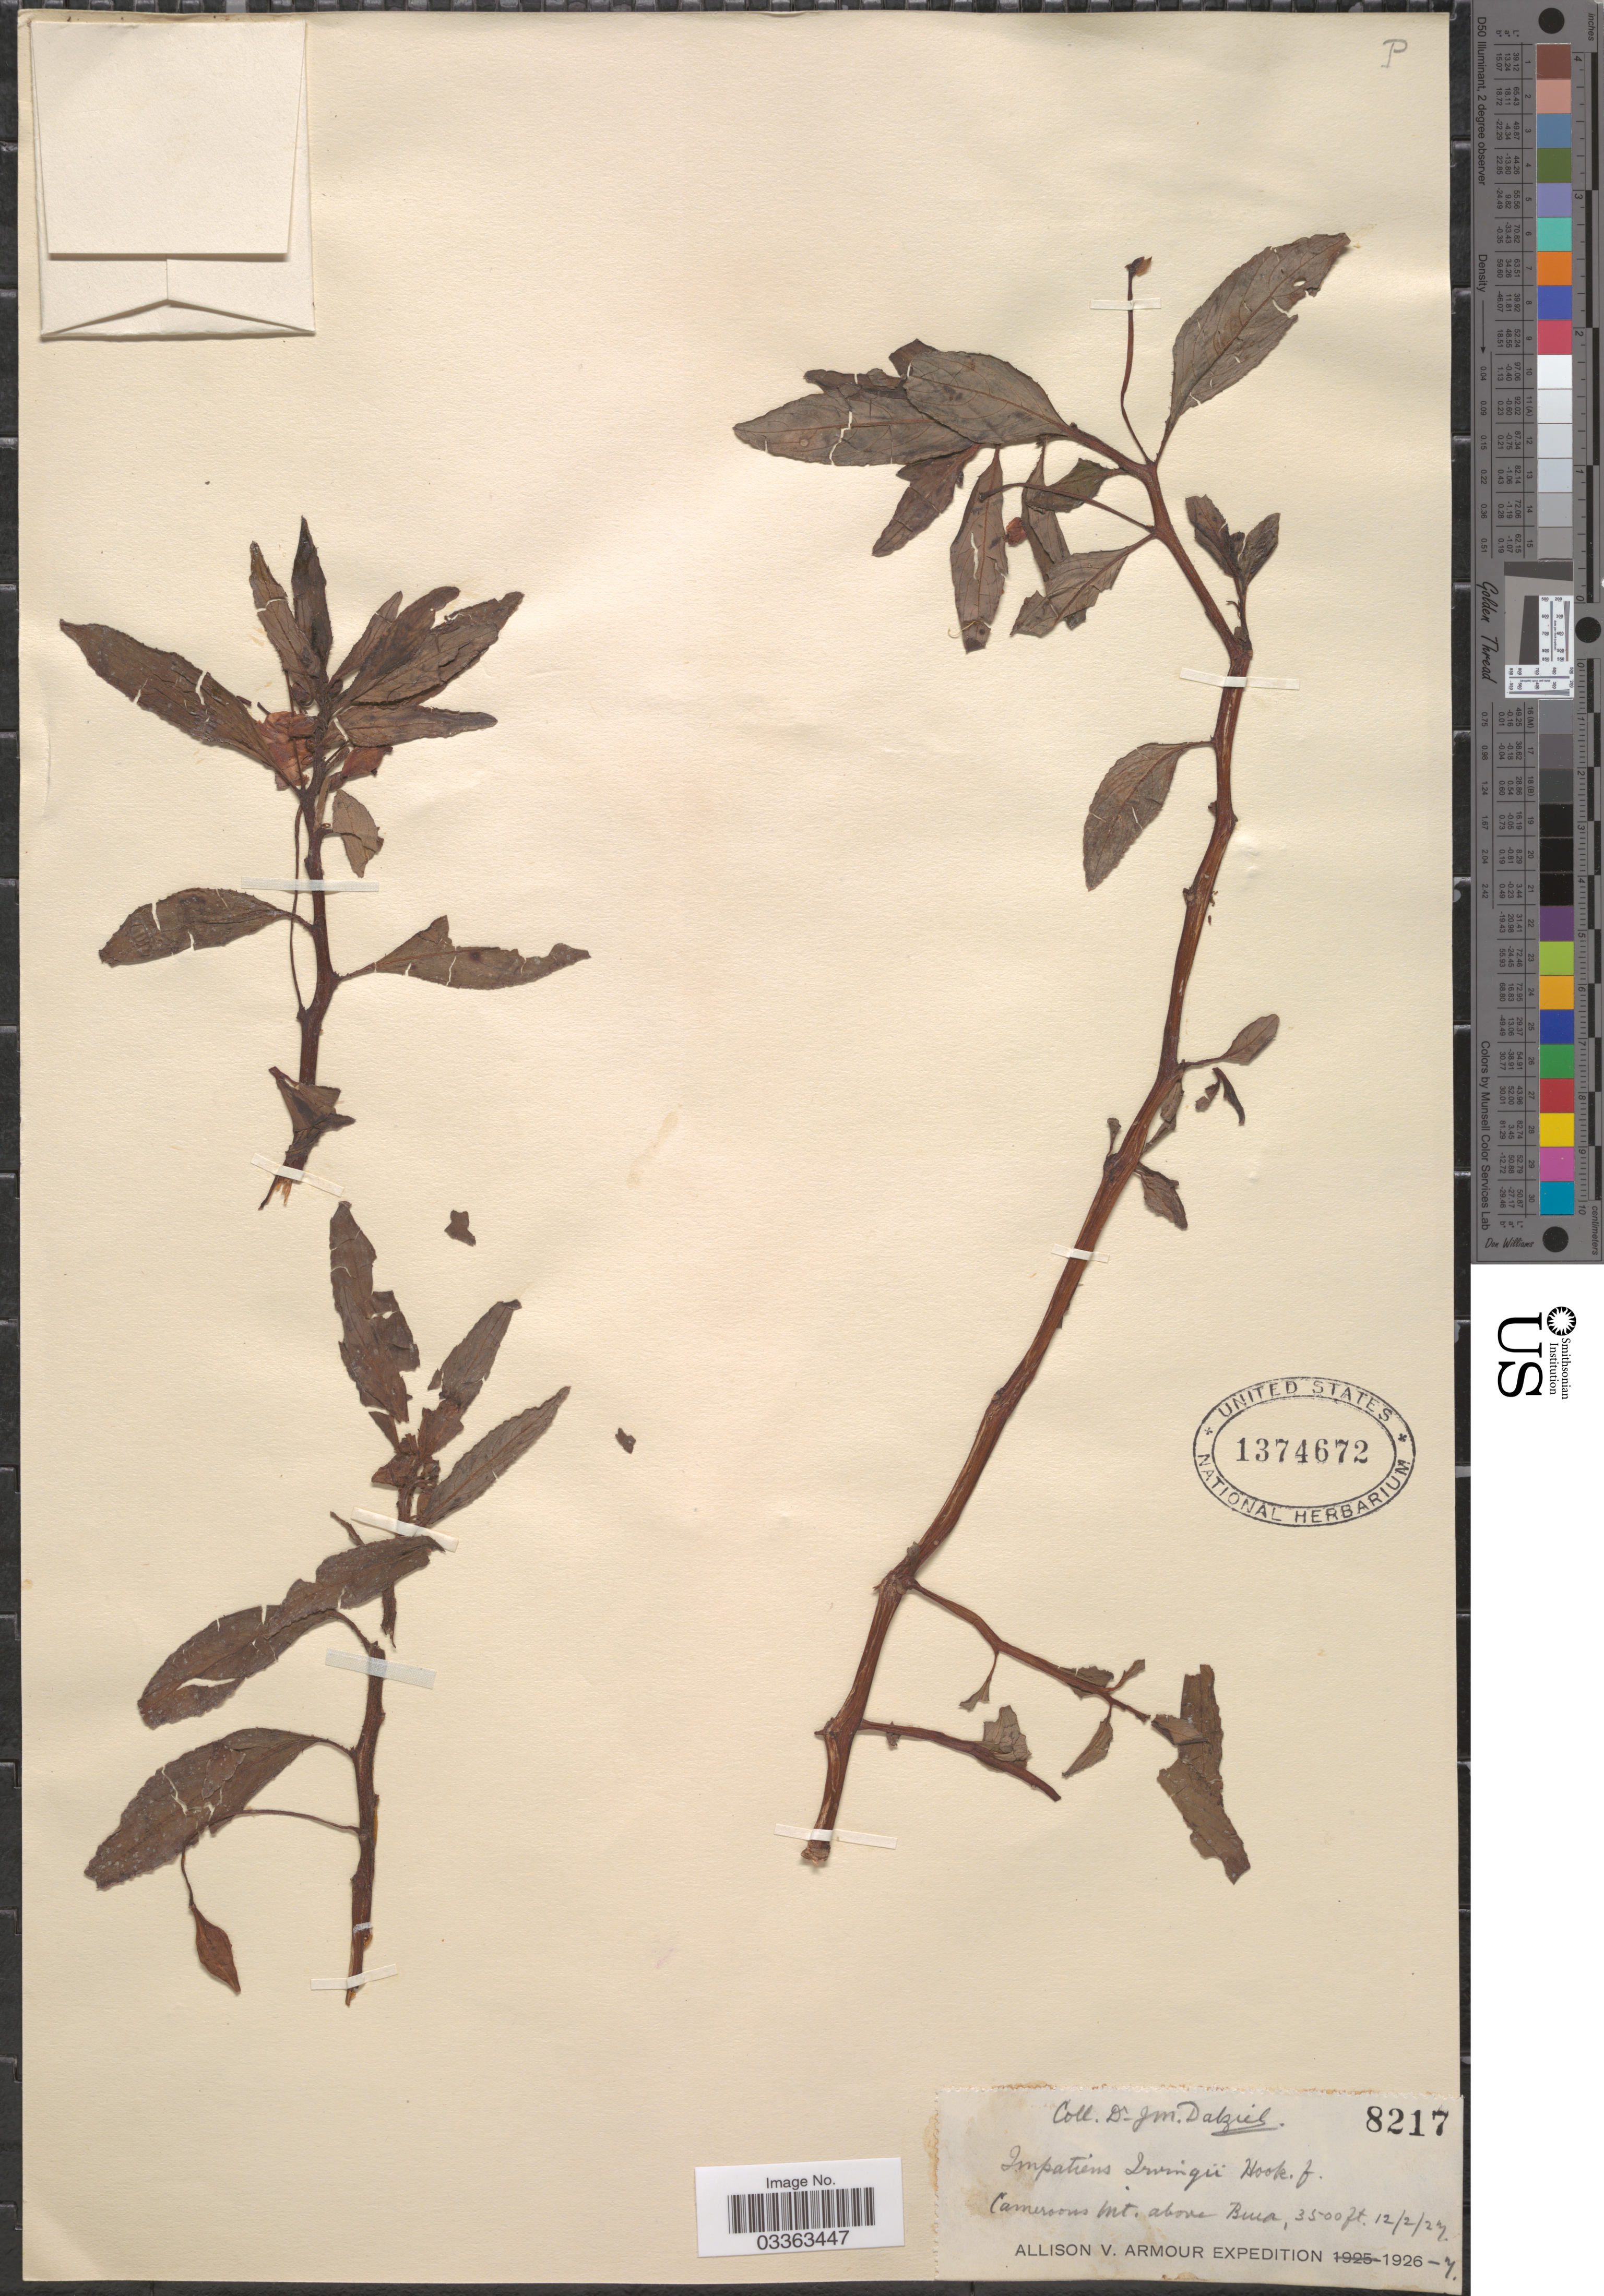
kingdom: Plantae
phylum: Tracheophyta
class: Magnoliopsida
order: Ericales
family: Balsaminaceae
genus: Impatiens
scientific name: Impatiens irvingii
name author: Hook. f.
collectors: J. Dalziel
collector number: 8217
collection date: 1927-02-12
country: Cameroon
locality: Cameroons Mt. above Buea.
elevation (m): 1067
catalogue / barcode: US 1374672